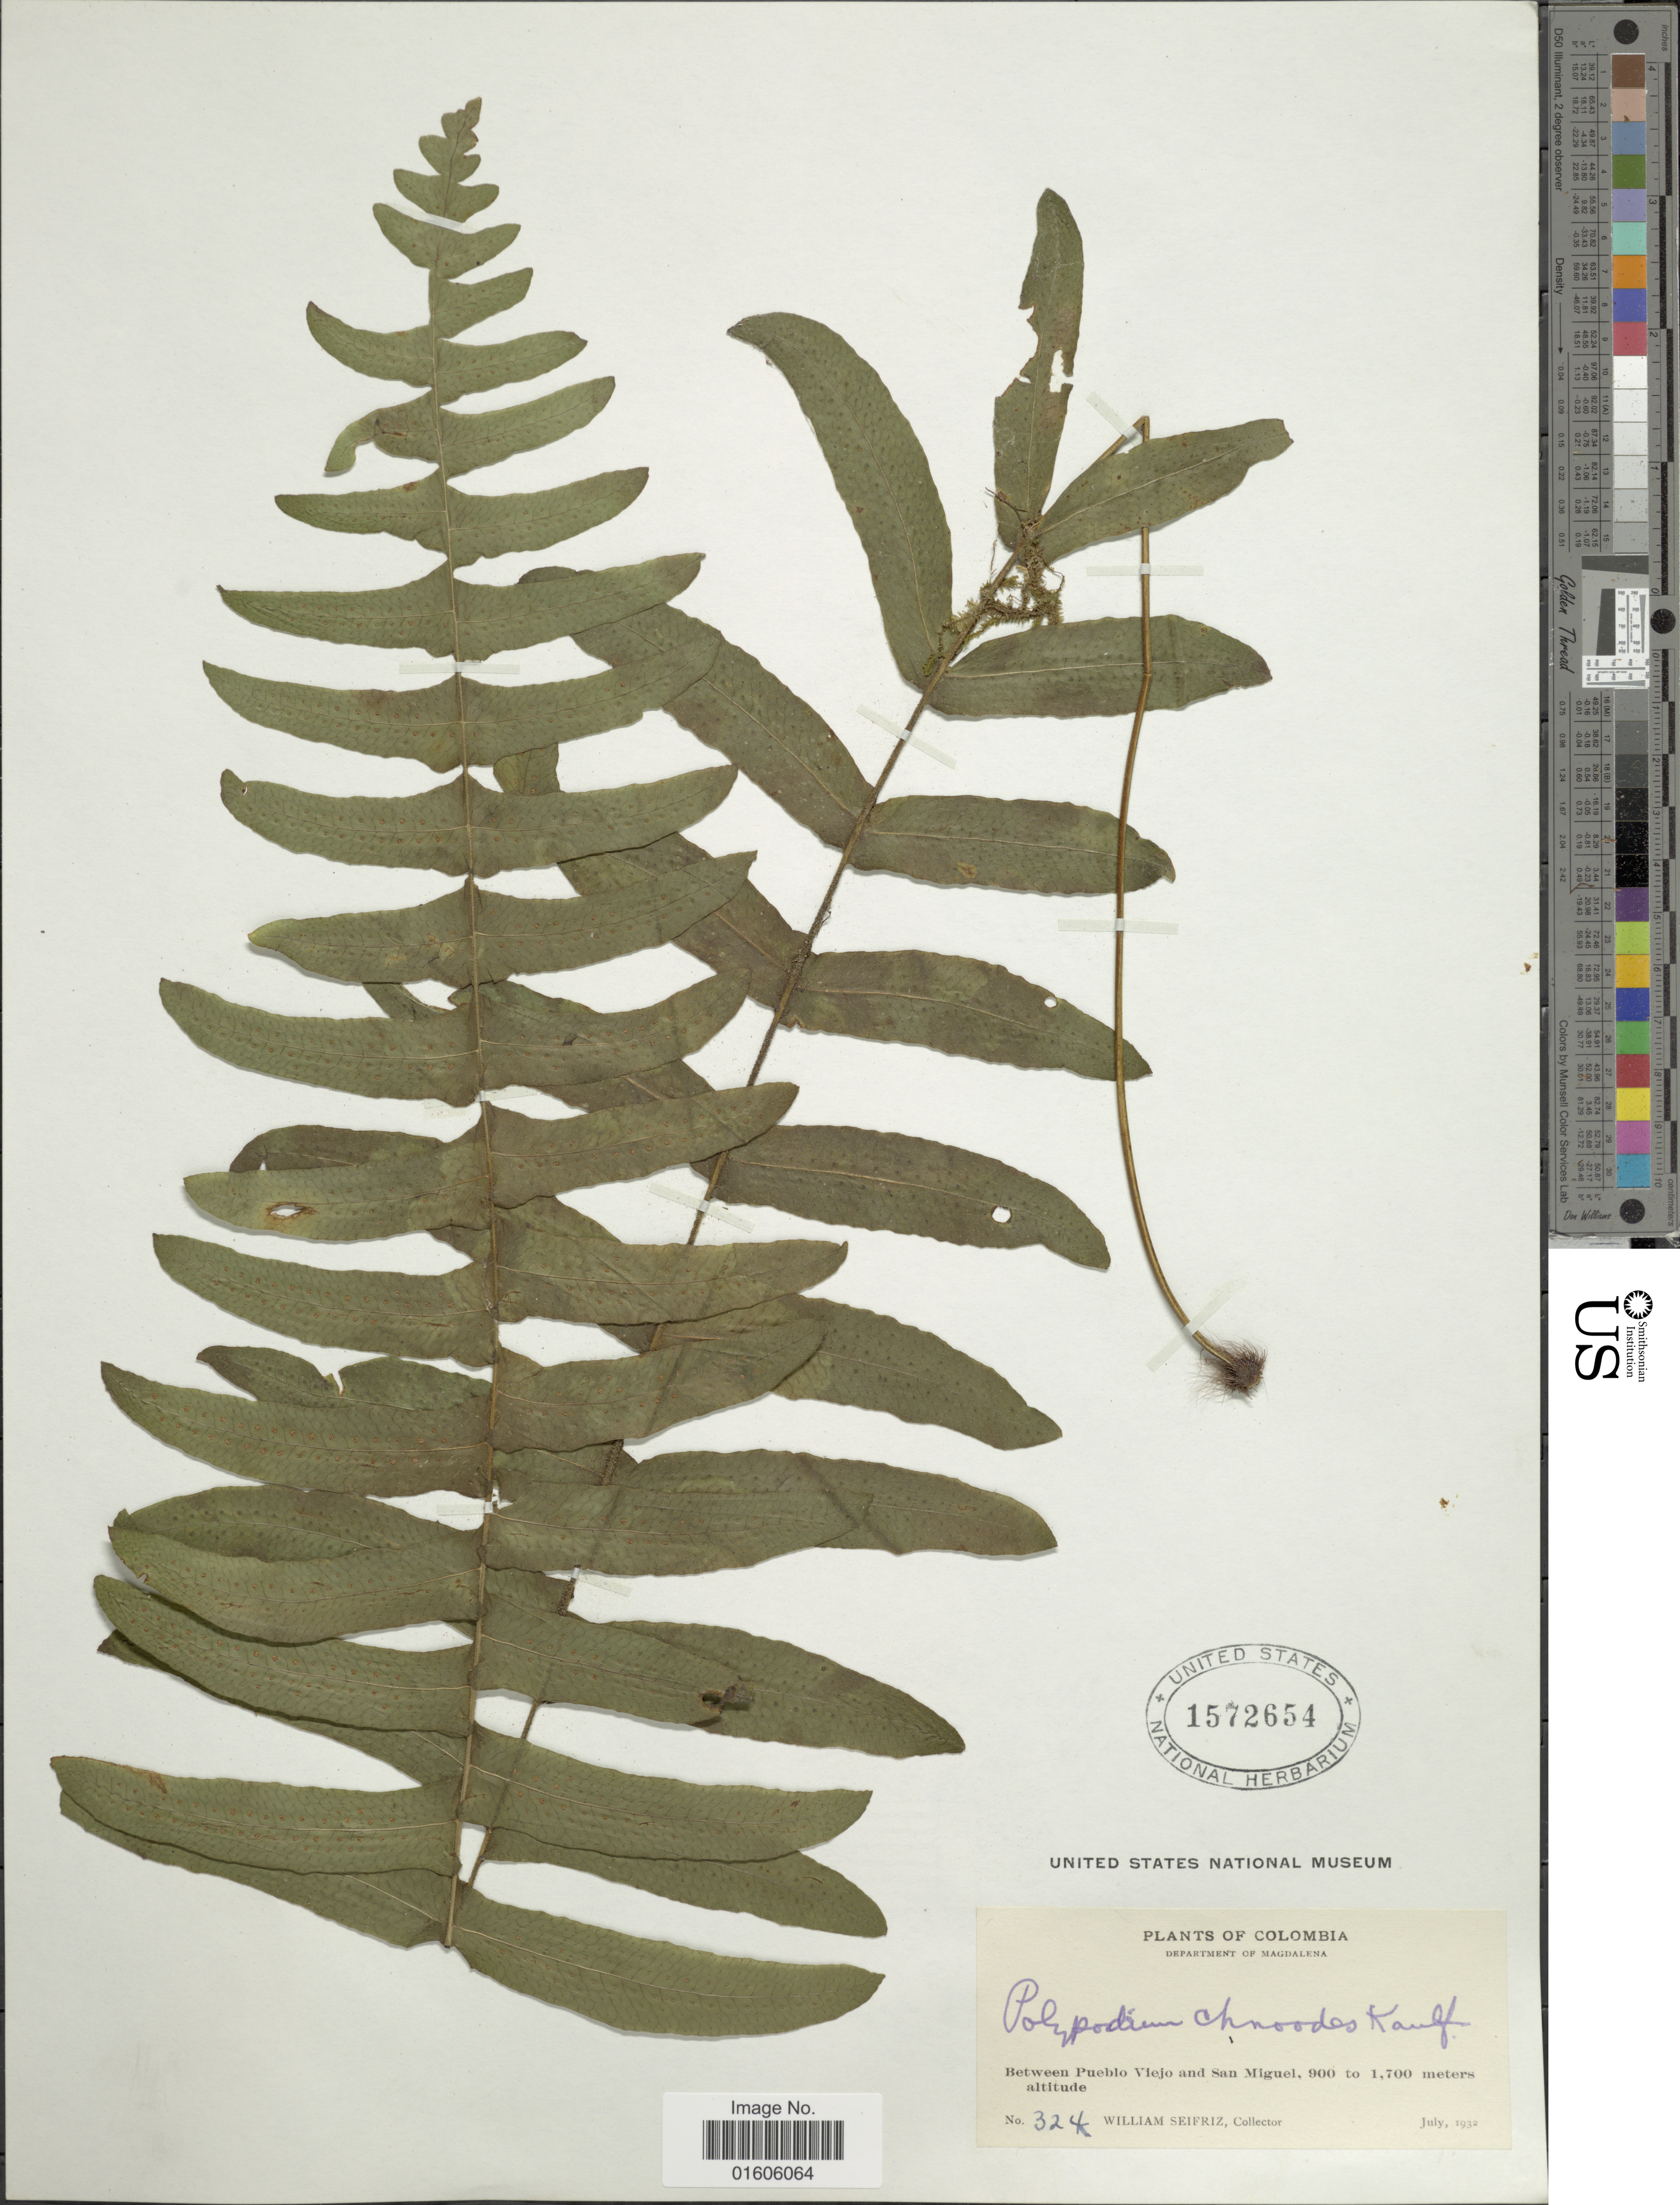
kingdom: Plantae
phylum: Tracheophyta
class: Polypodiopsida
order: Polypodiales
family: Polypodiaceae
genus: Serpocaulon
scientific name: Serpocaulon dissimile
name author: (L.) A.R. Sm.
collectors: W. Seifriz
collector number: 324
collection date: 1932-07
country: Colombia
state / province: Magdalena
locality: Department of Magdalena. Between Pueblo Viejo and San Miguel.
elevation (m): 900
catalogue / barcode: US 1572654